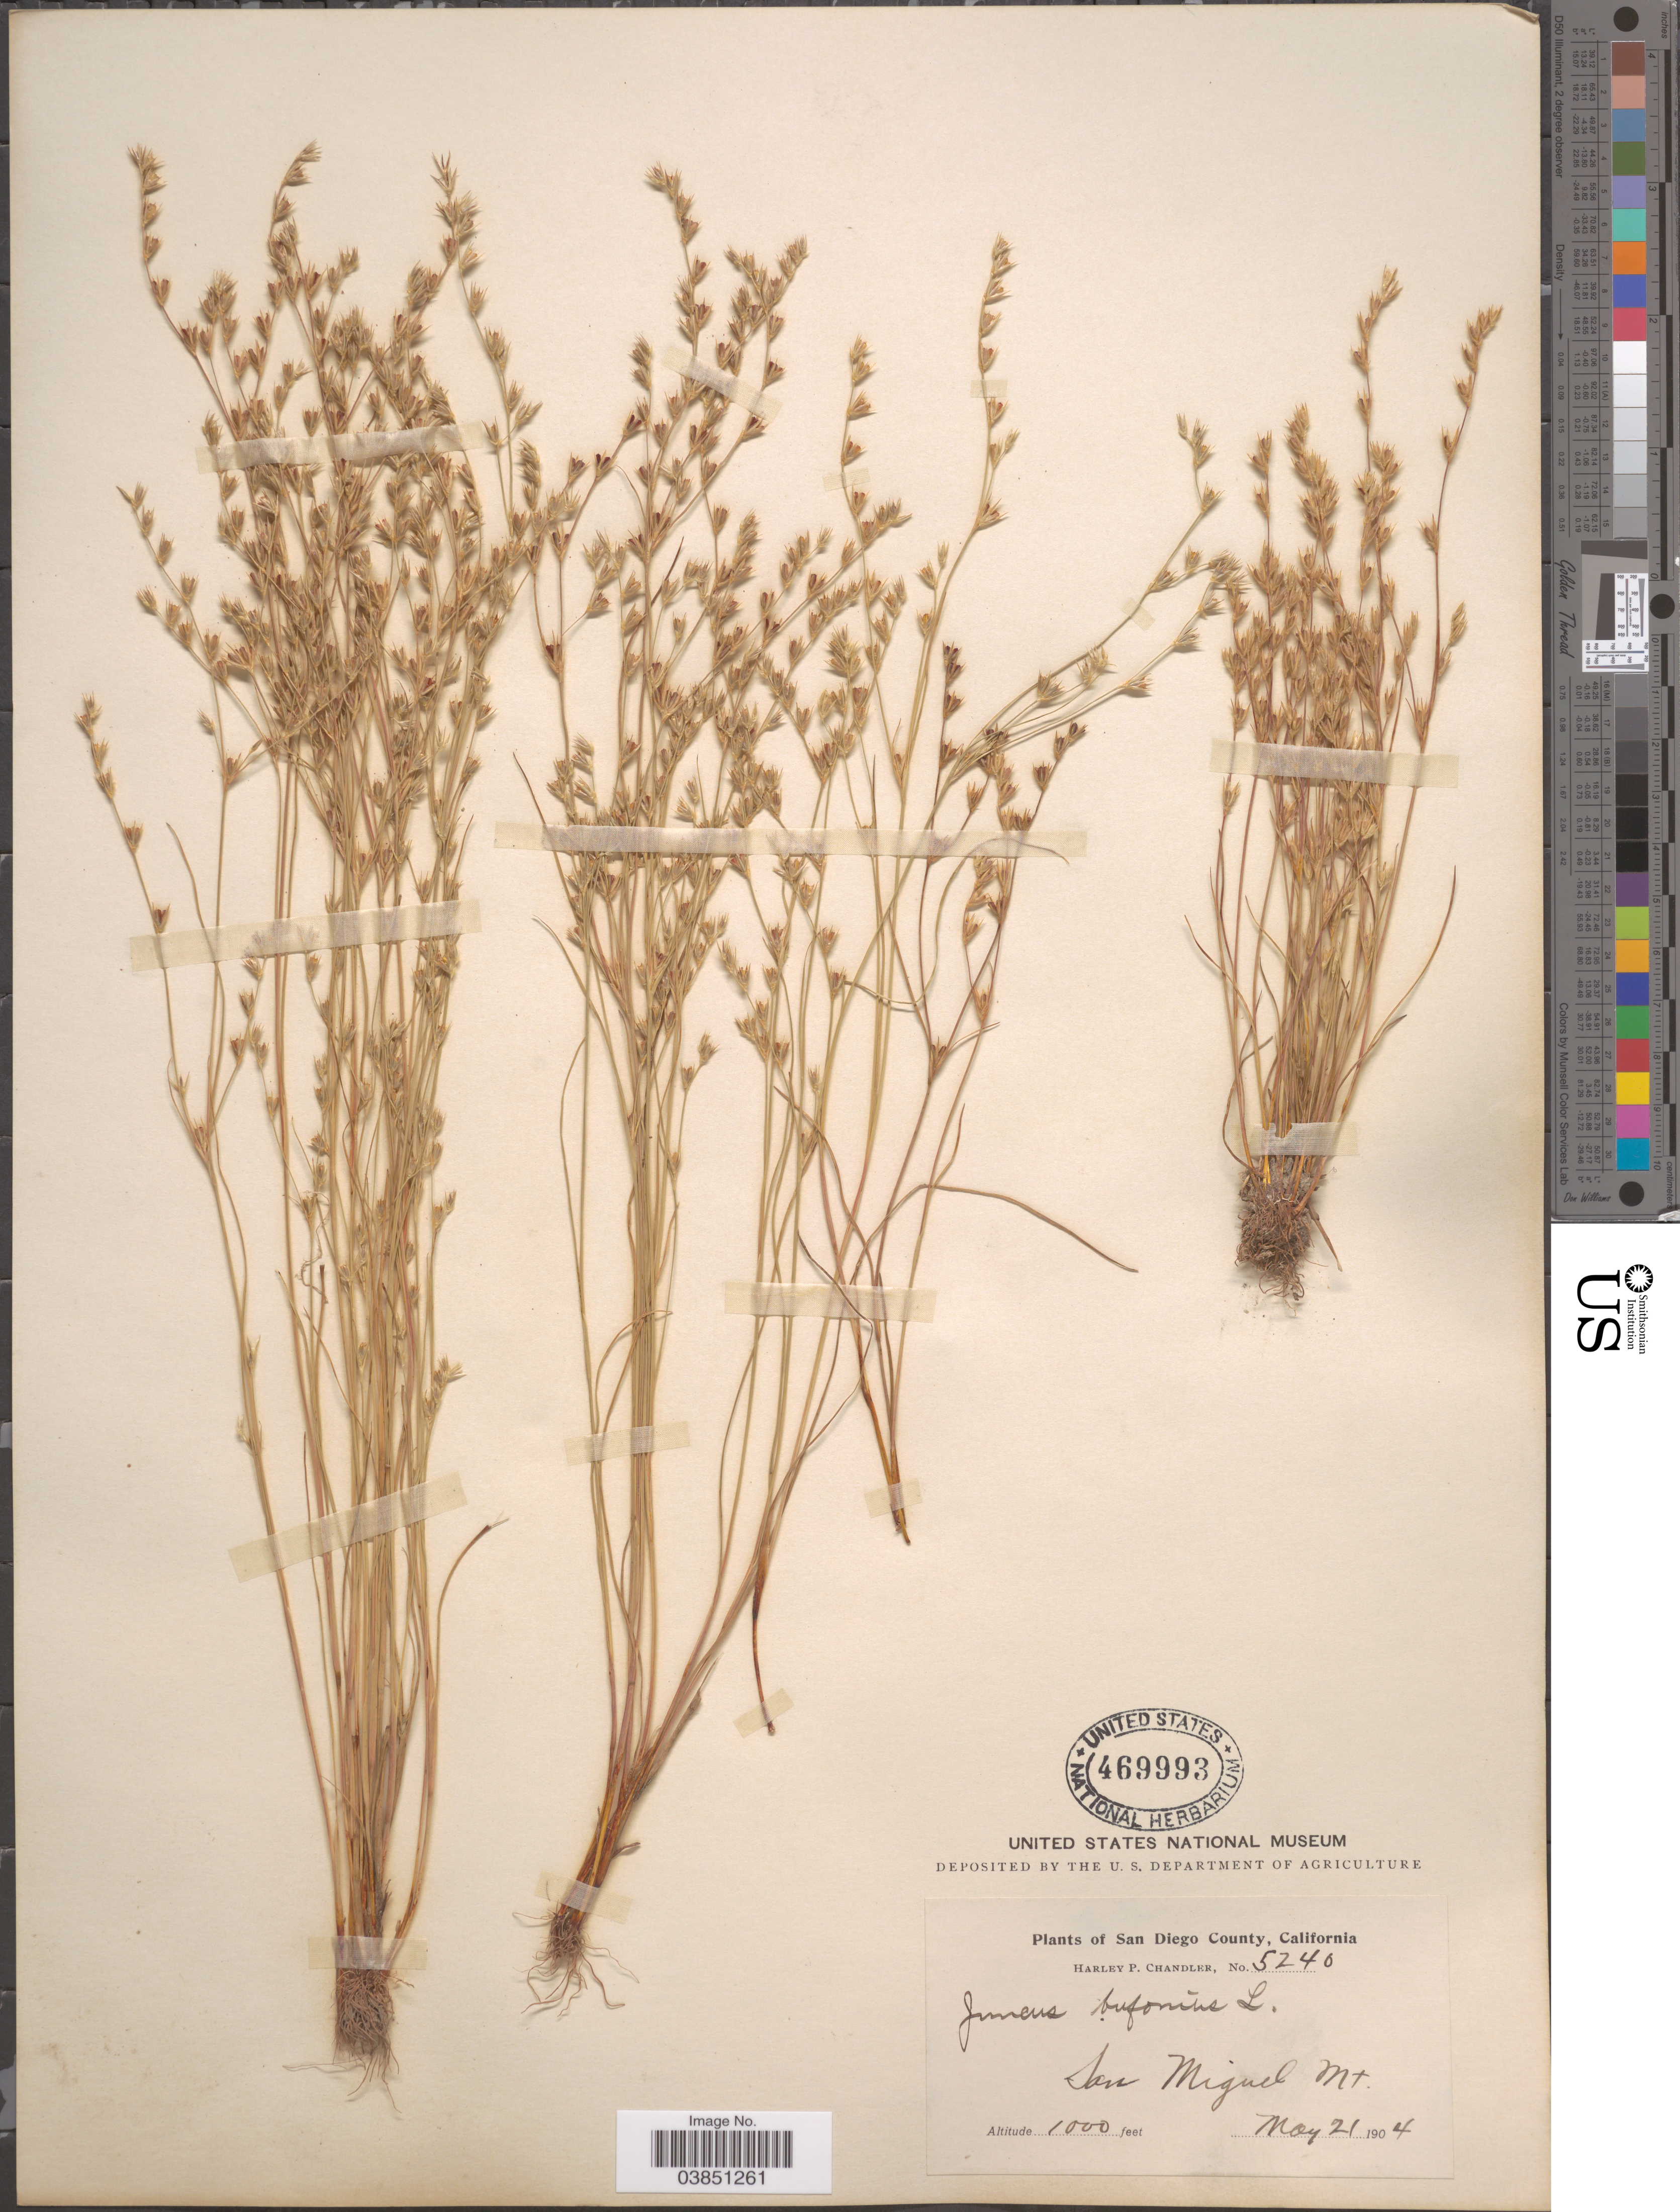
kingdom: Plantae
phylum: Tracheophyta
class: Liliopsida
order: Poales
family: Juncaceae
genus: Juncus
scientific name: Juncus bufonius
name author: L.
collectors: H. Chandler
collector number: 5240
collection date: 1904-05-21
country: United States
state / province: California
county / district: San Diego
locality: San Diego County. San Miguel Mt.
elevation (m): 305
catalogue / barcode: US 469993